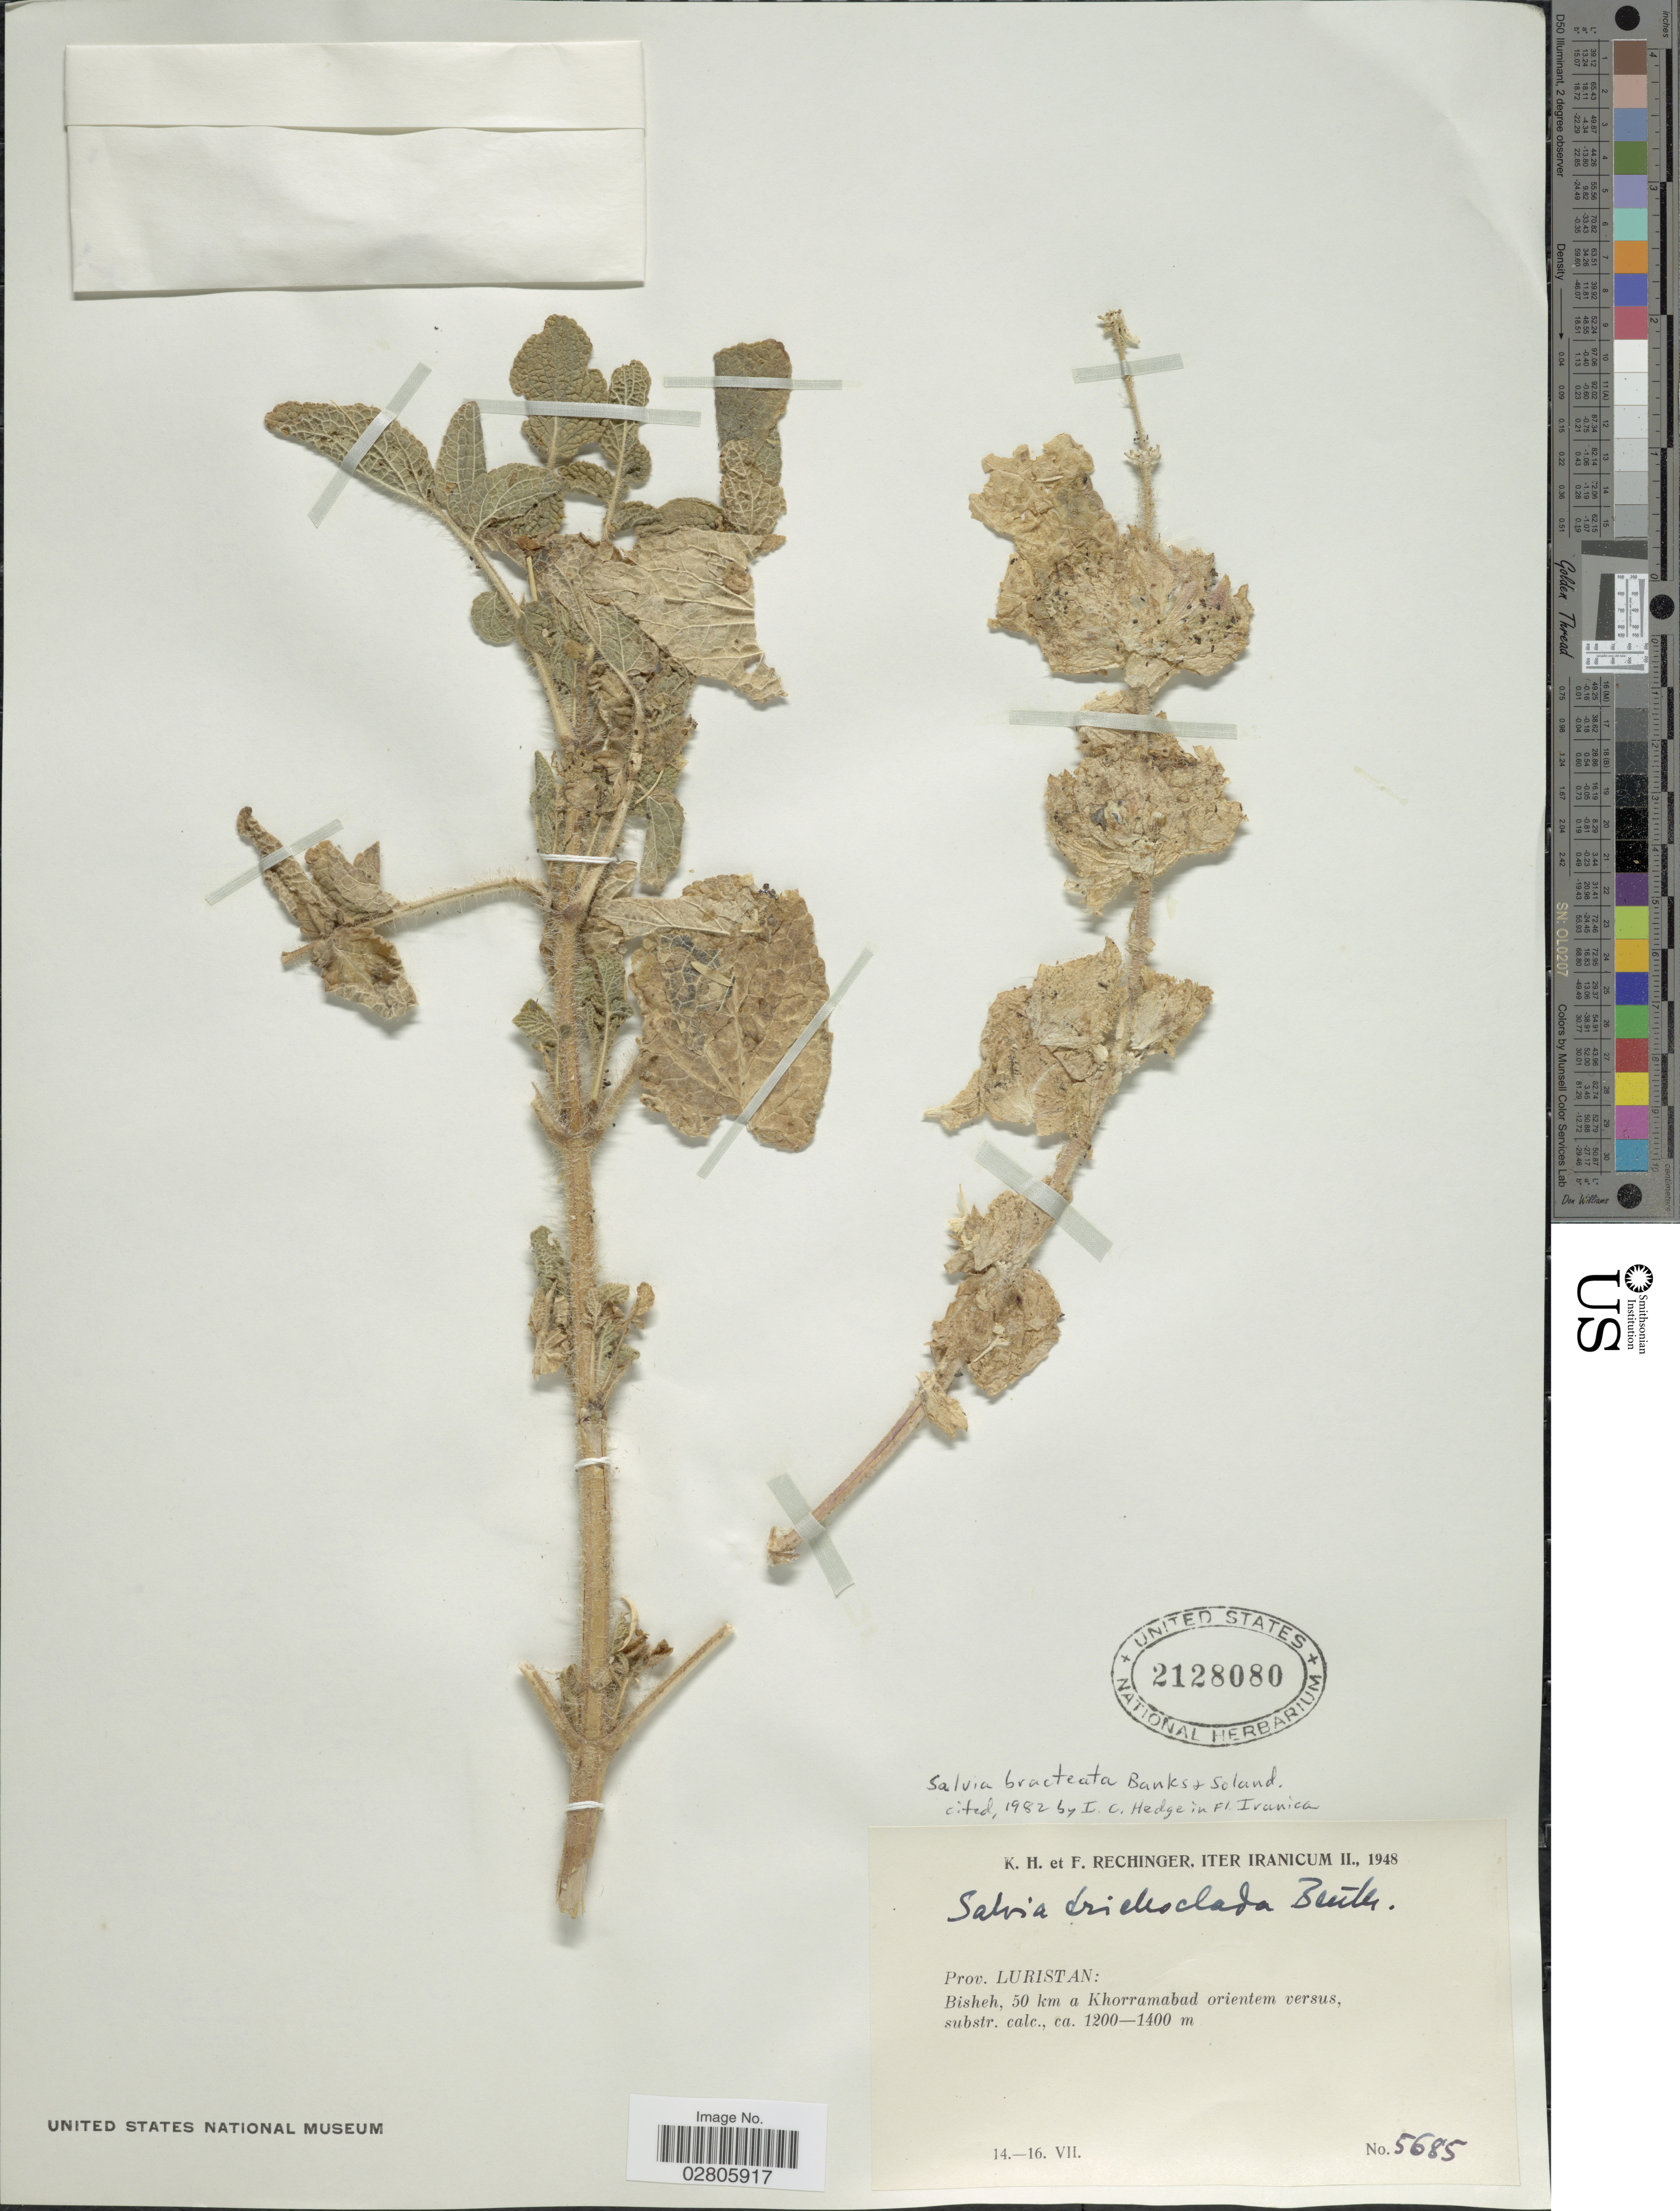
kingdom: Plantae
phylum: Tracheophyta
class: Magnoliopsida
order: Lamiales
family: Lamiaceae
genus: Salvia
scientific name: Salvia bracteata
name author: Banks & Sol.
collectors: K. H. Rechinger & F. Rechinger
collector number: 5685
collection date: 1948-07-14/1948-07-16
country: Iran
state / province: Hormozgan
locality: Iter Iranicum. Prov. Luristan: Bisheh, 50 km a Khorramabad orientem versus, substr. calc.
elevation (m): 1200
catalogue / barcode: US 2128080